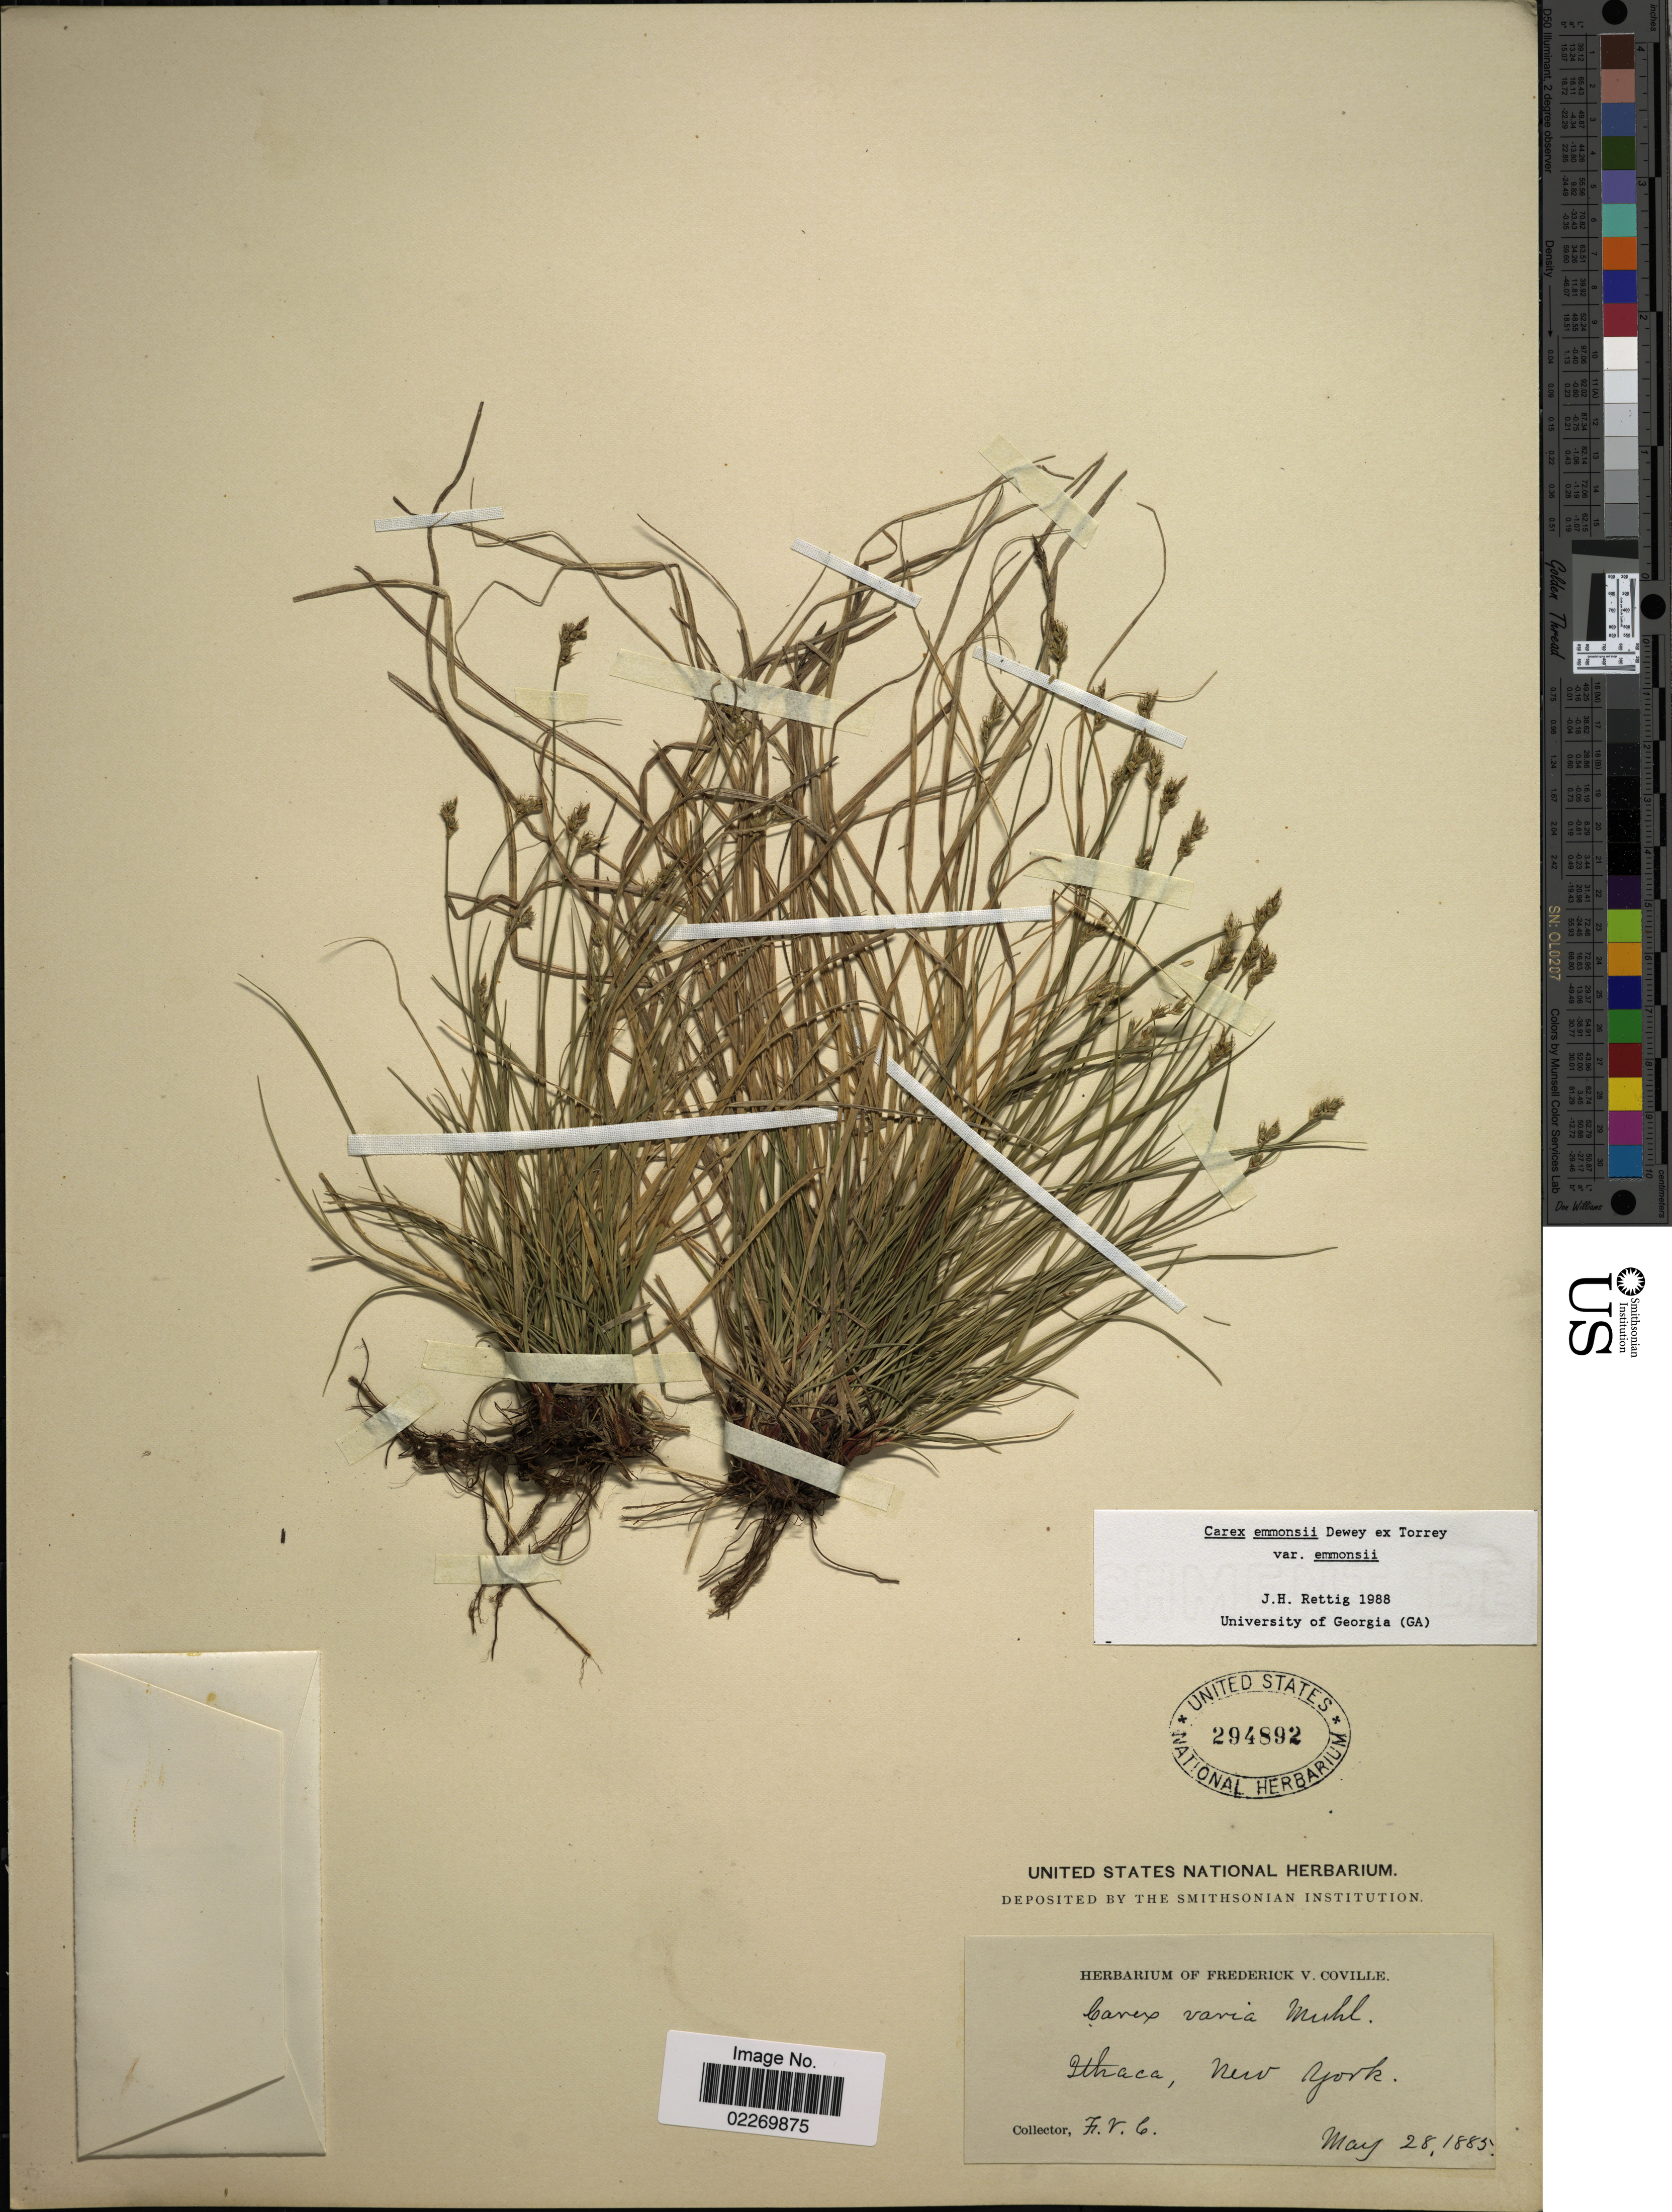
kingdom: Plantae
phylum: Tracheophyta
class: Liliopsida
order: Poales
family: Cyperaceae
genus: Carex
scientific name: Carex emmonsii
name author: Dewey ex Torr.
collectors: F. V. Coville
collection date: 1885-05-28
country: United States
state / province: New York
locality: Ithaca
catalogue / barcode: US 294892